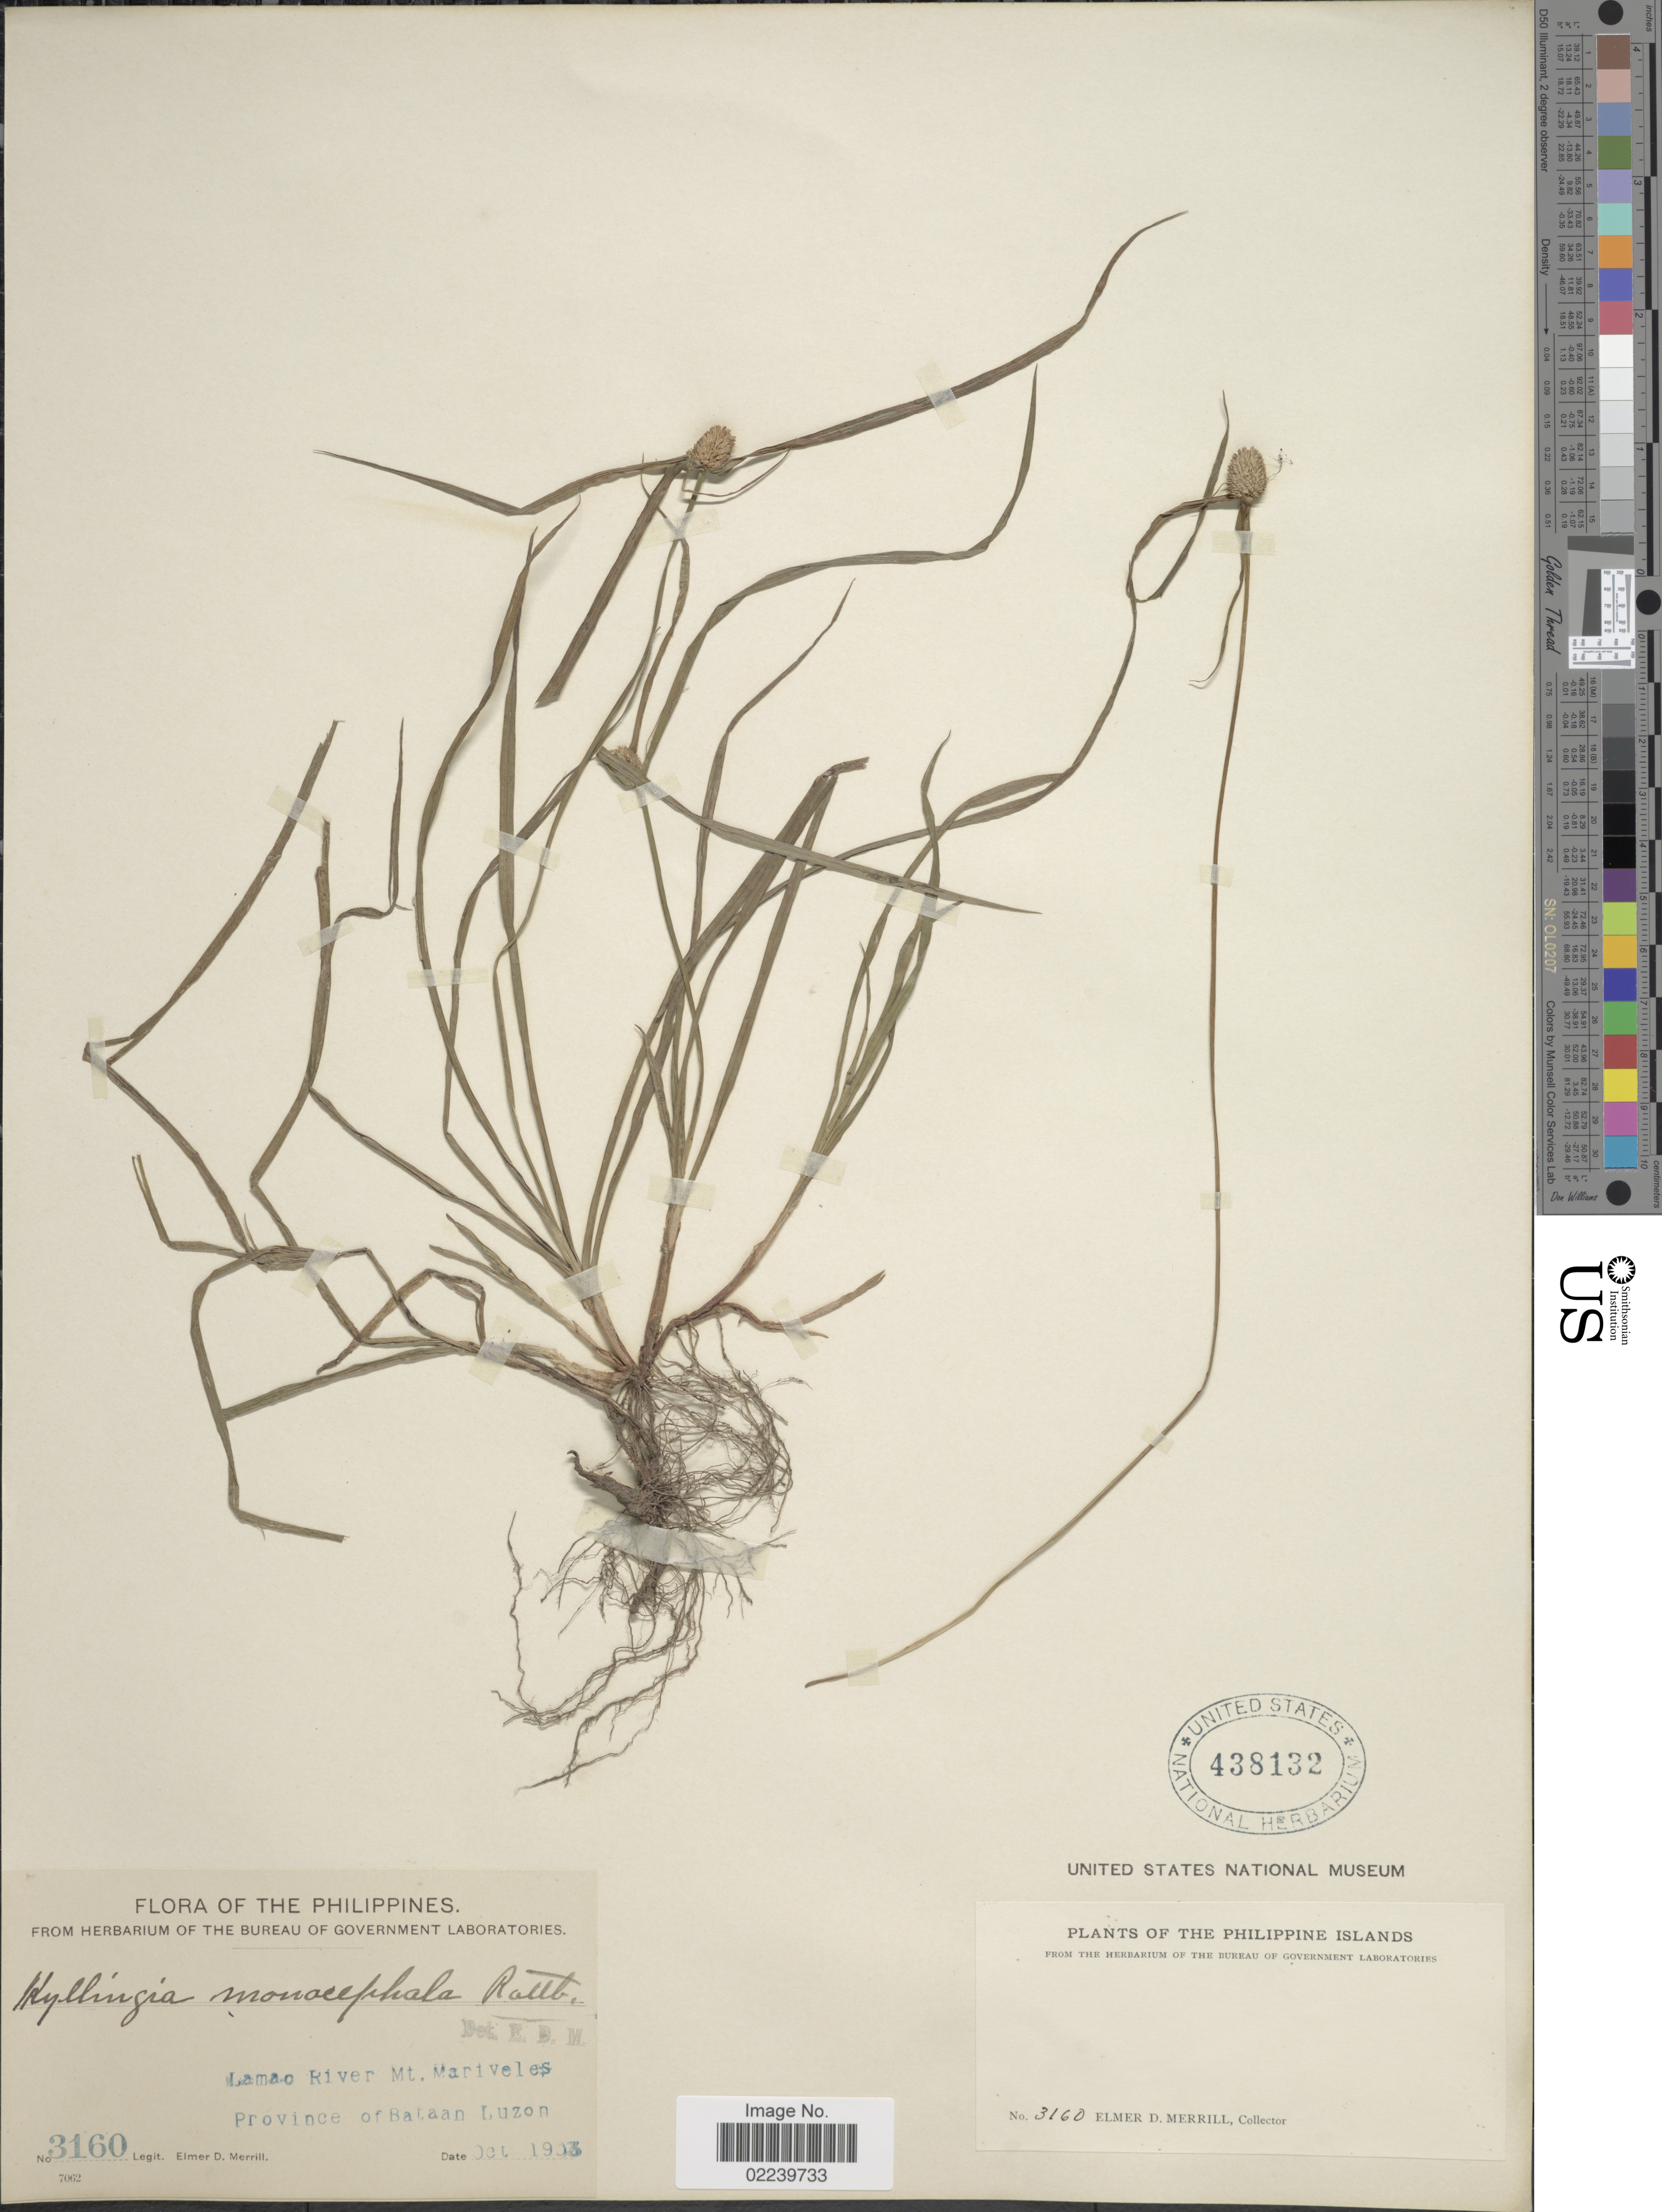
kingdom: Plantae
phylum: Tracheophyta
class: Liliopsida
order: Poales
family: Cyperaceae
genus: Cyperus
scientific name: Cyperus mindorensis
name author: (Steud.) Huygh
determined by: Strong, M. T., (US), Smithsonian Institution - National Museum of Natural History (UNITED STATES)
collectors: E. D. Merrill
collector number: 3160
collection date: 1903-10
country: Philippines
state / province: Central Luzon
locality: Lamao River Mt. Mariveles, Province of Bataan Luzon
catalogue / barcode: US 438132